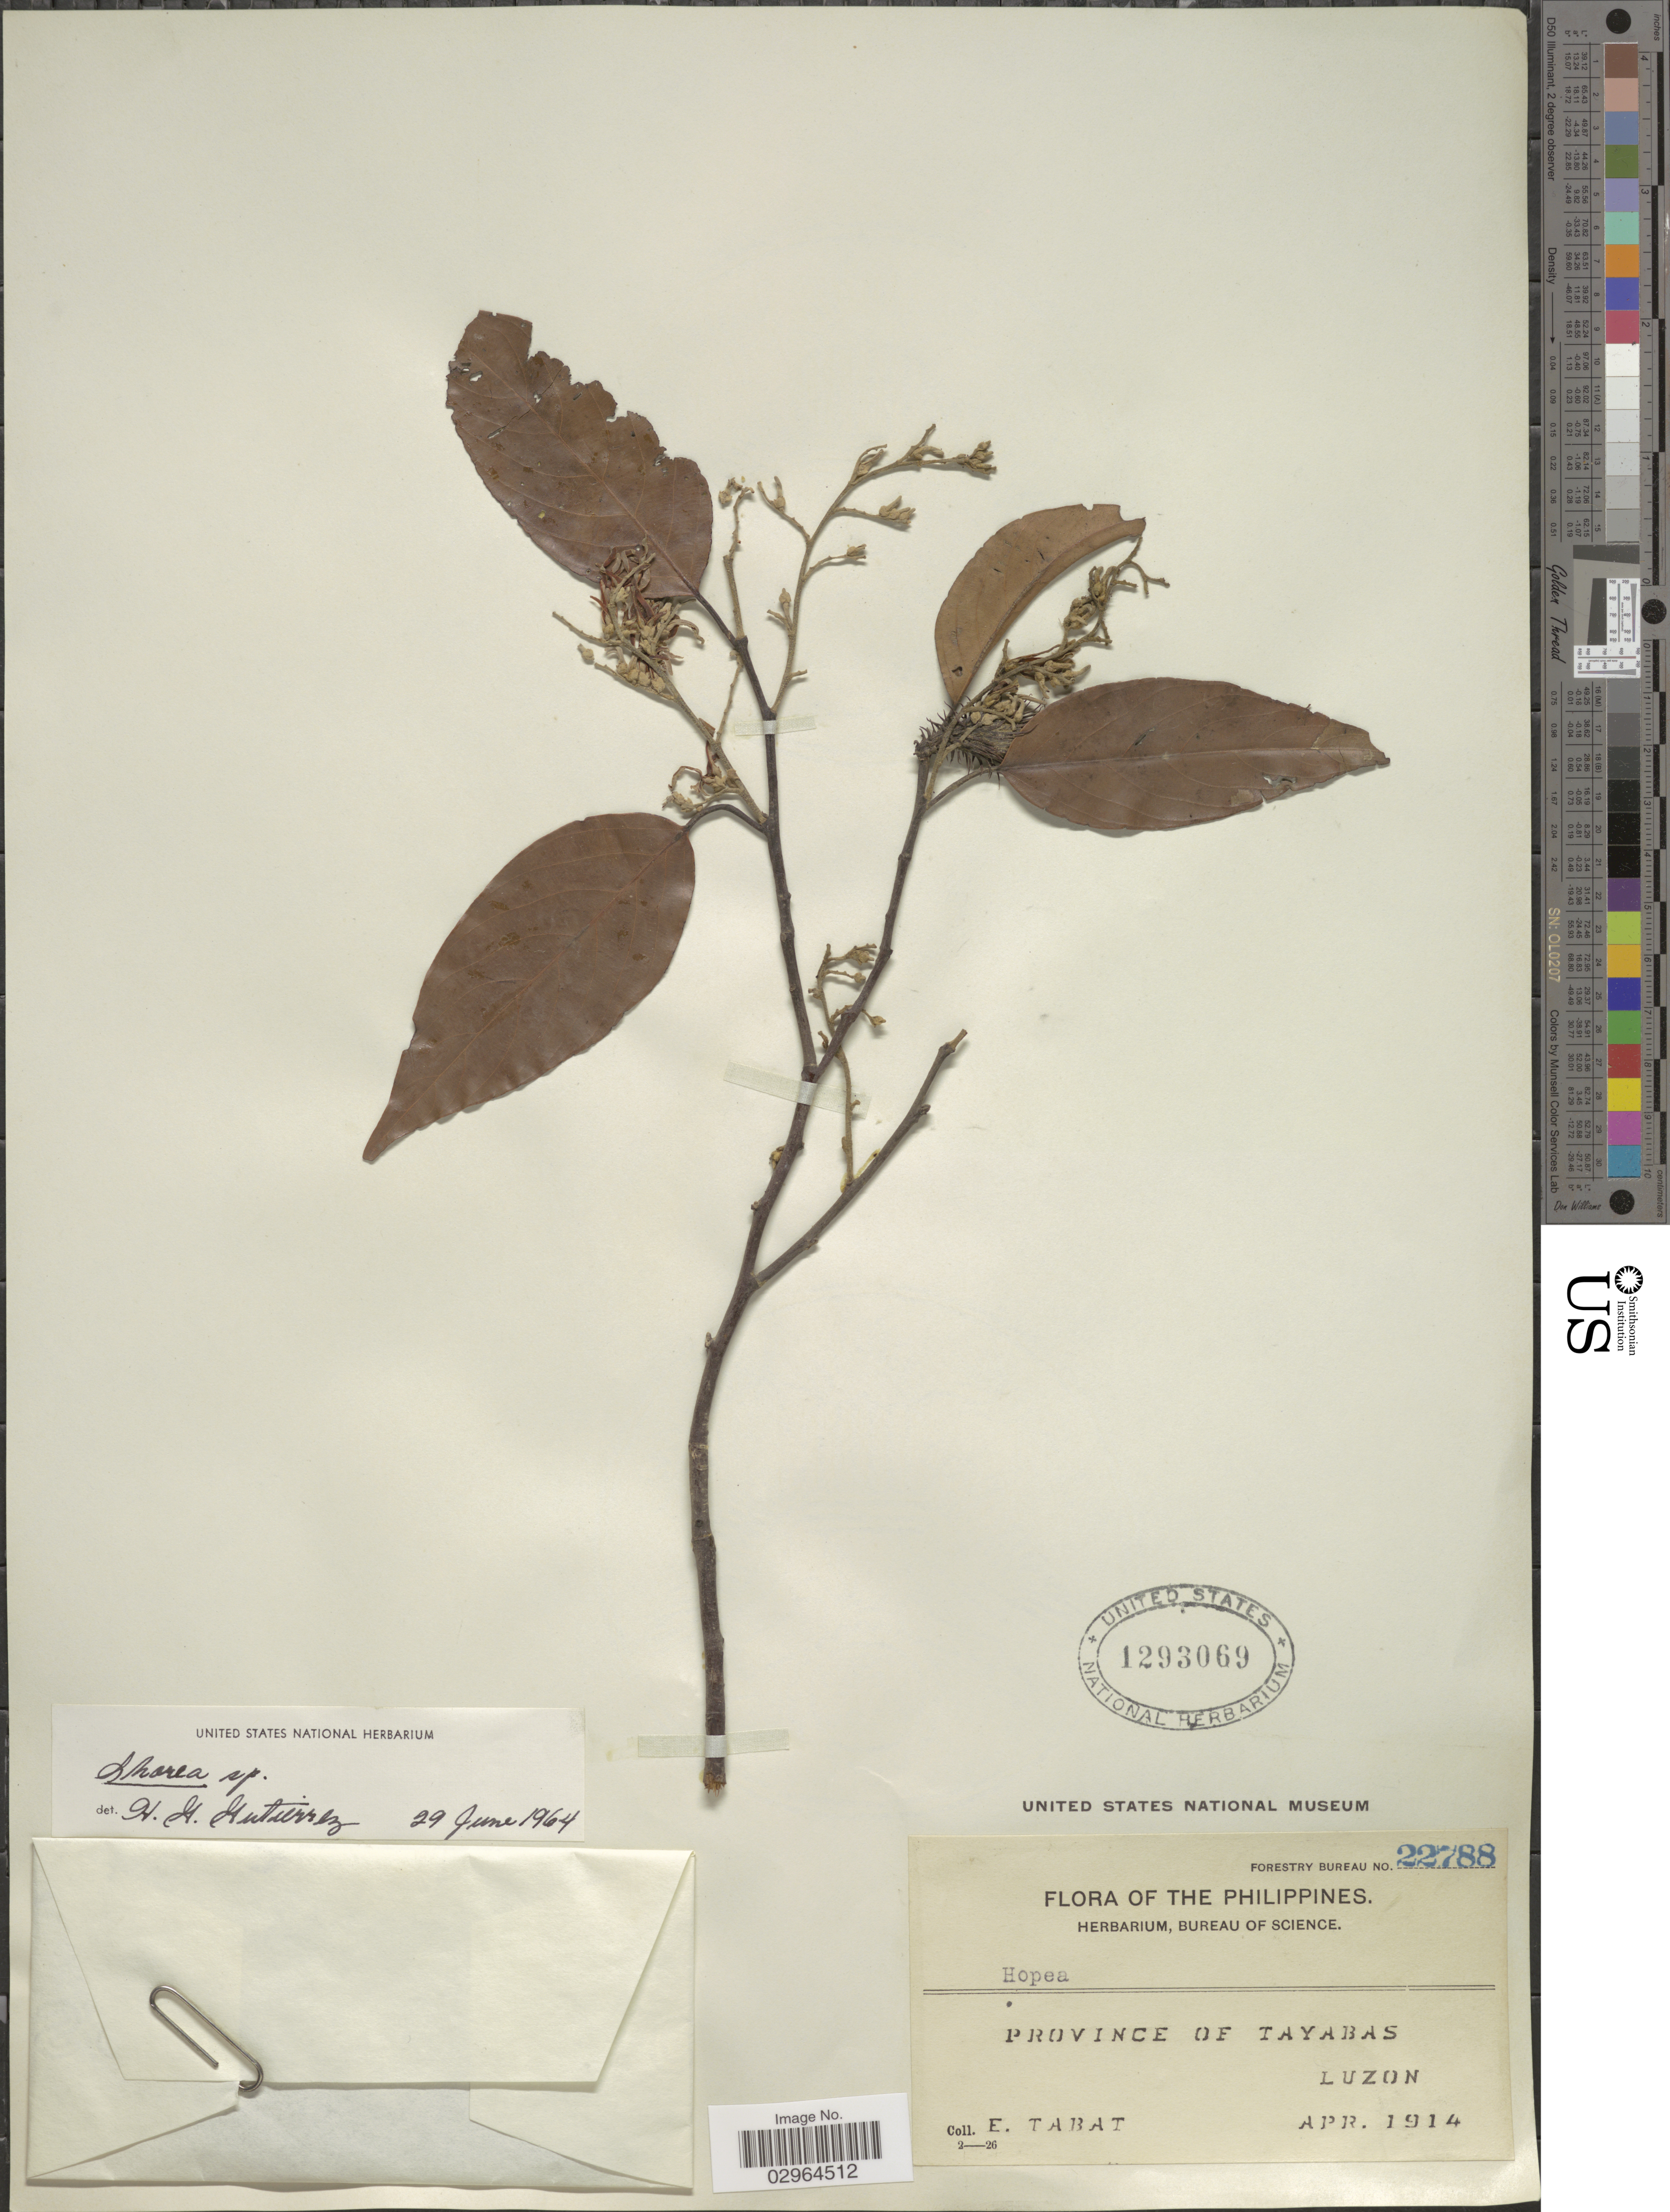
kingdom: Plantae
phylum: Tracheophyta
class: Magnoliopsida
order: Malvales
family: Dipterocarpaceae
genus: Shorea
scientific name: Shorea sp.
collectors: E. Tabat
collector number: Forestry Bureau 22788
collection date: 1914-04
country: Philippines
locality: Province of Tayabas, Luzon.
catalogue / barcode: US 1293069